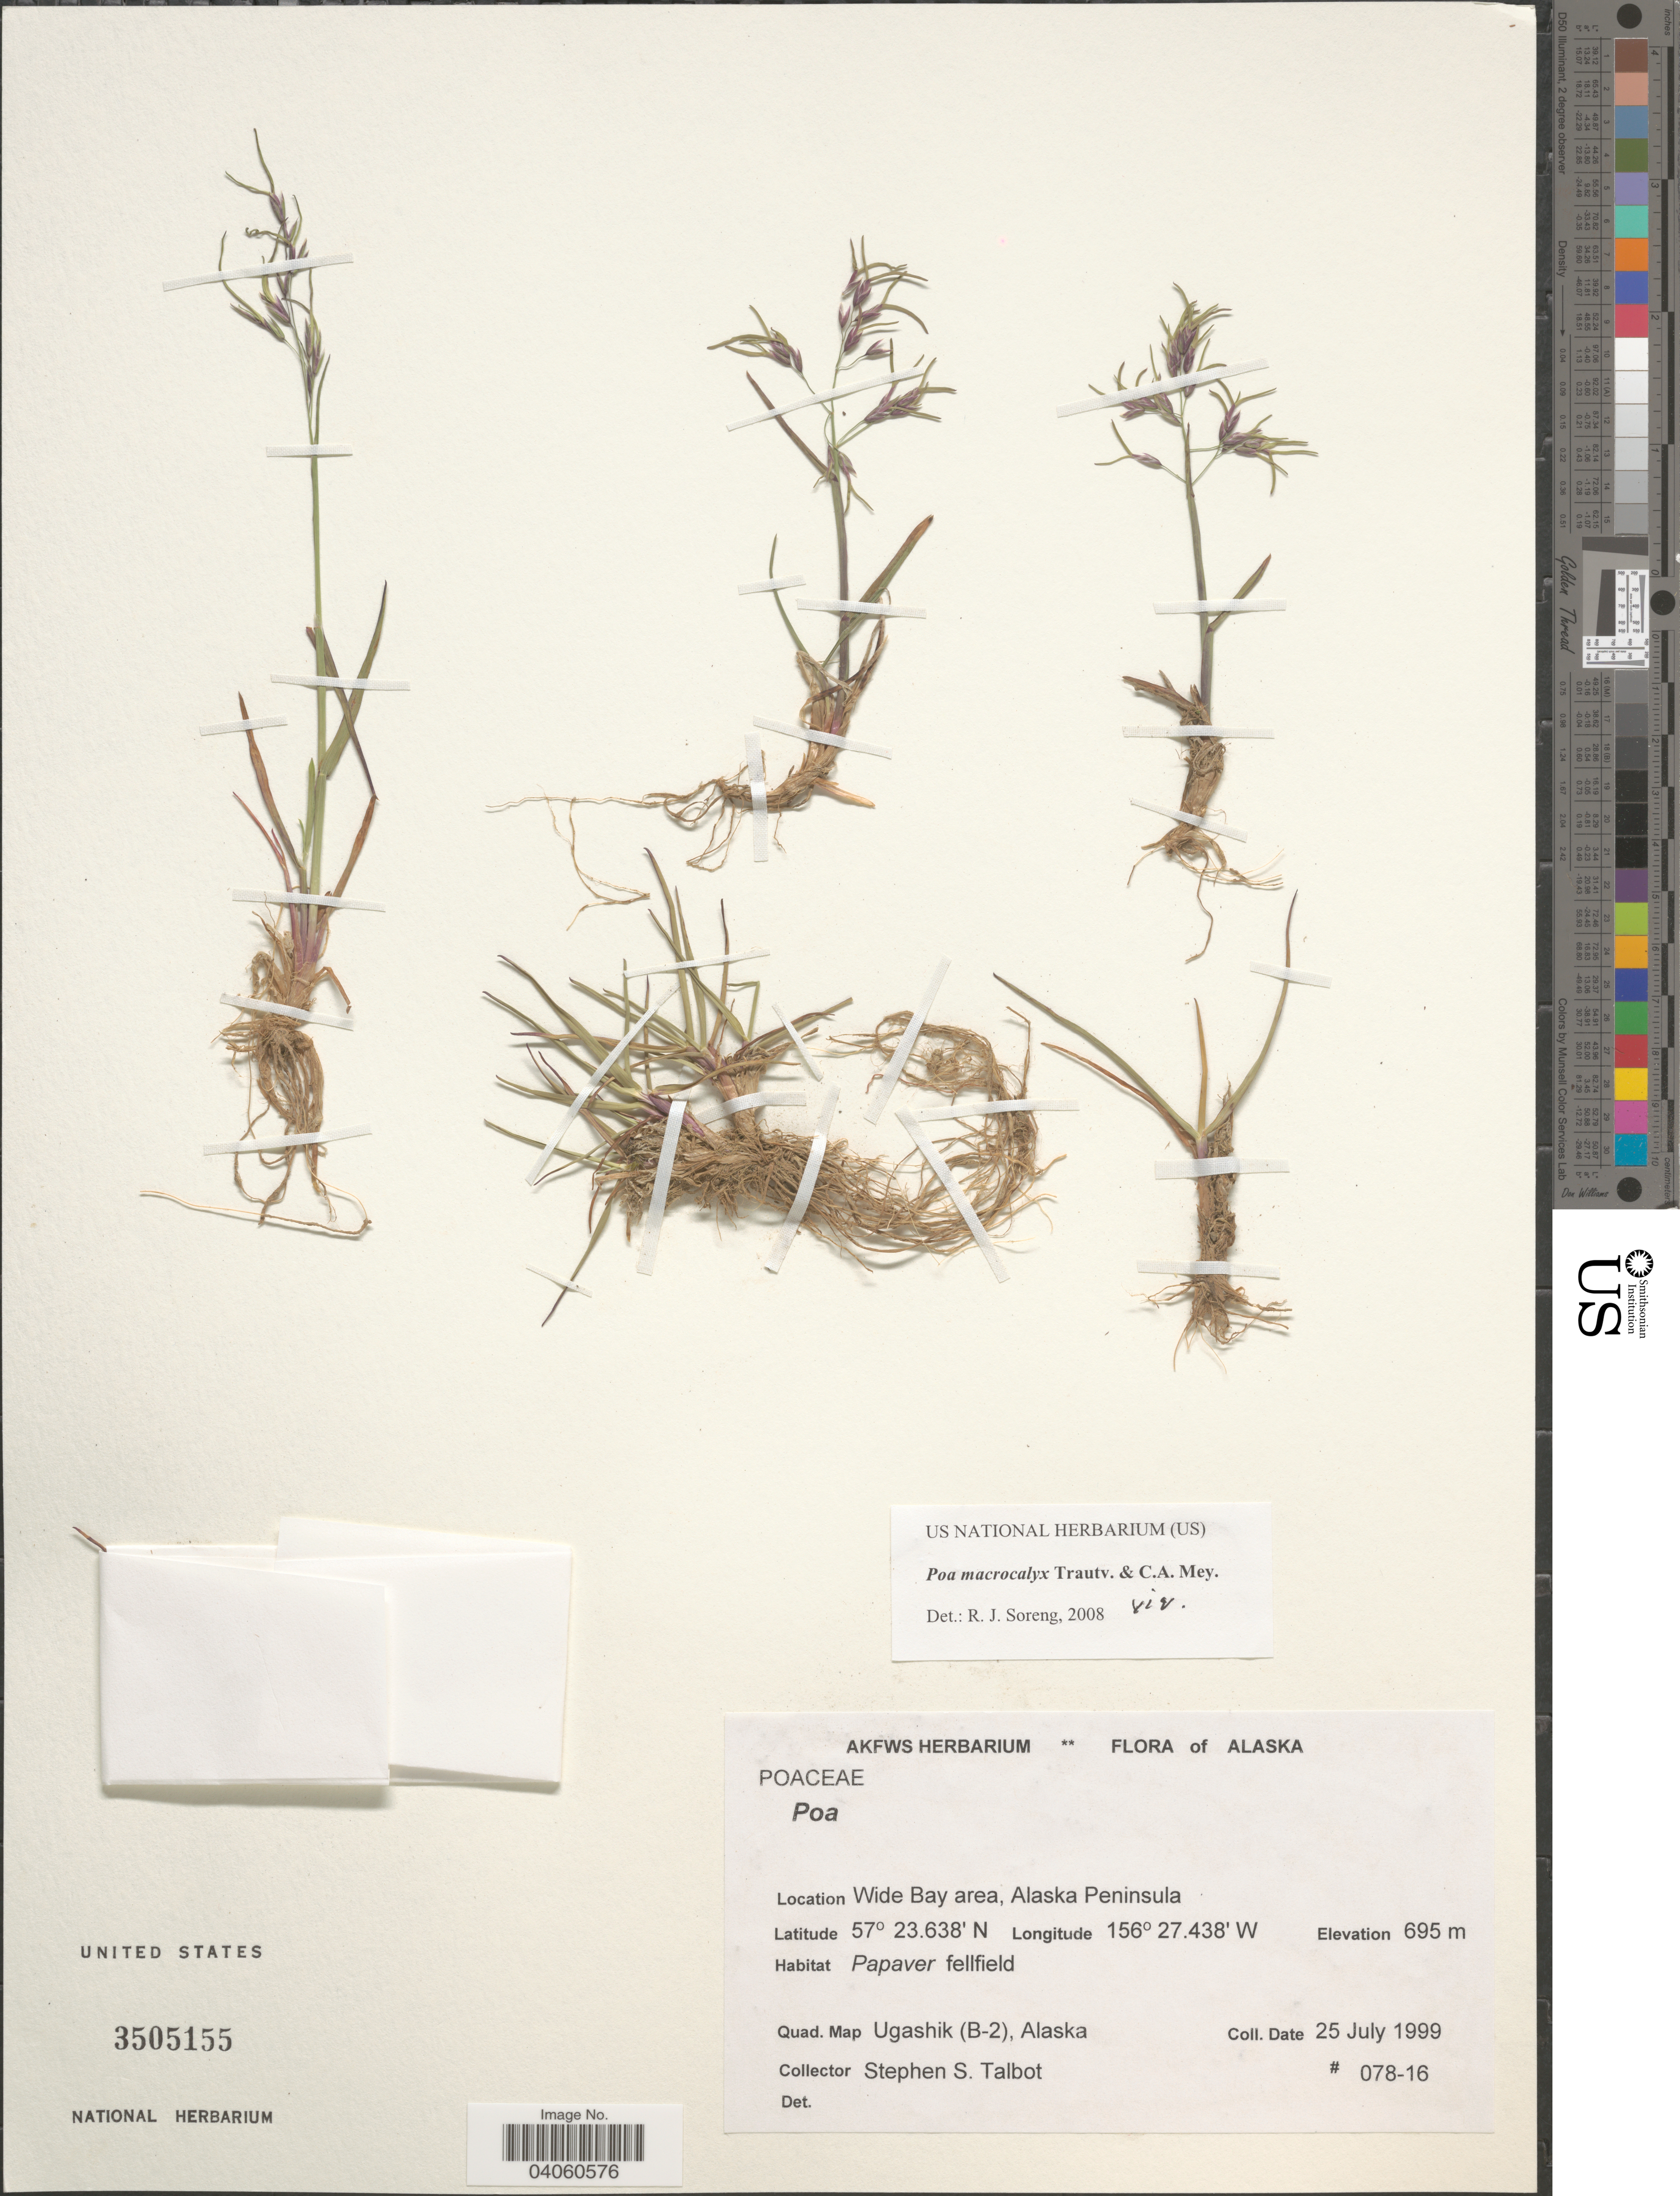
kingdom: Plantae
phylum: Tracheophyta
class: Liliopsida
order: Poales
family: Poaceae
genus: Poa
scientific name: Poa macrocalyx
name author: Trautv. & C.A. Mey.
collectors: S. S. Talbot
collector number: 078-16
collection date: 1999-07-25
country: United States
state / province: Alaska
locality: Wide Bay area, Alaska Peninsula. Quad. Map Ugashik (B-2).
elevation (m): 695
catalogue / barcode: US 3505155